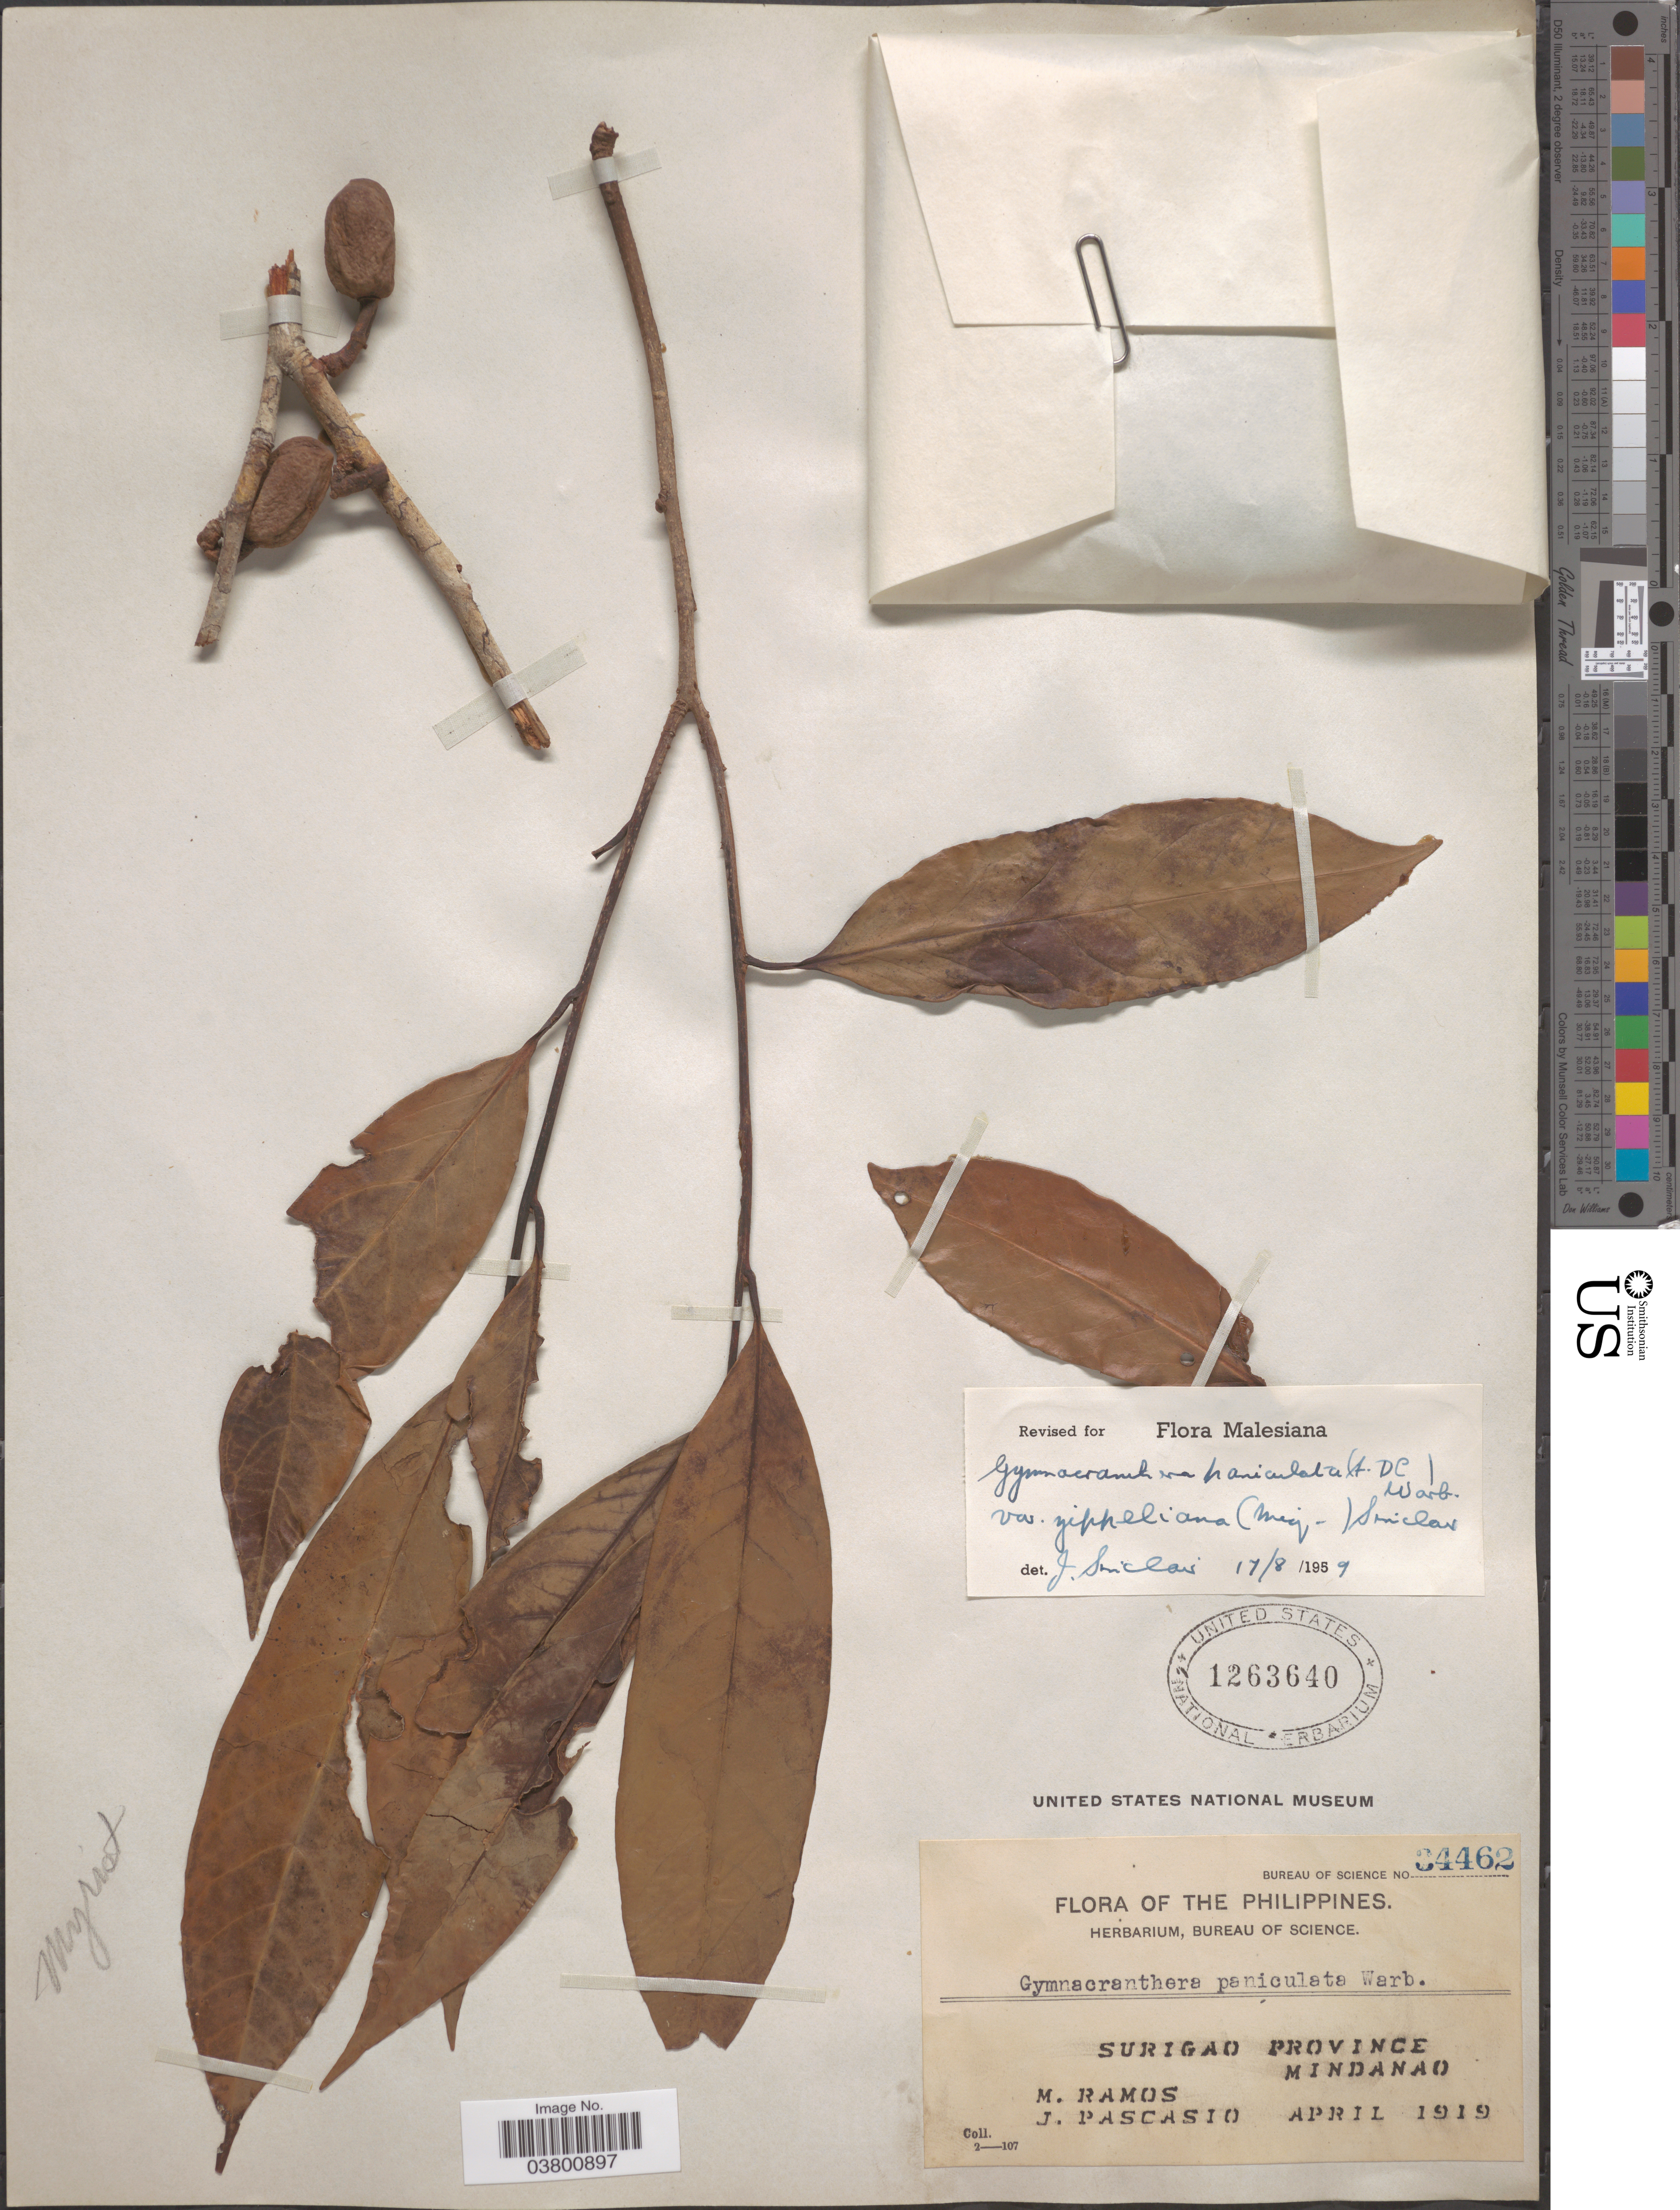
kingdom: Plantae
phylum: Tracheophyta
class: Magnoliopsida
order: Magnoliales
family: Myristicaceae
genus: Gymnacranthera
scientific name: Gymnacranthera paniculata var. zippeliana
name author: (DC.) Warb.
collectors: M. Ramos & J. Pascasio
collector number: Bureau of Science 34462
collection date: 1919-04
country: Philippines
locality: Surigao Province, Mindanao.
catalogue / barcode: US 1263640